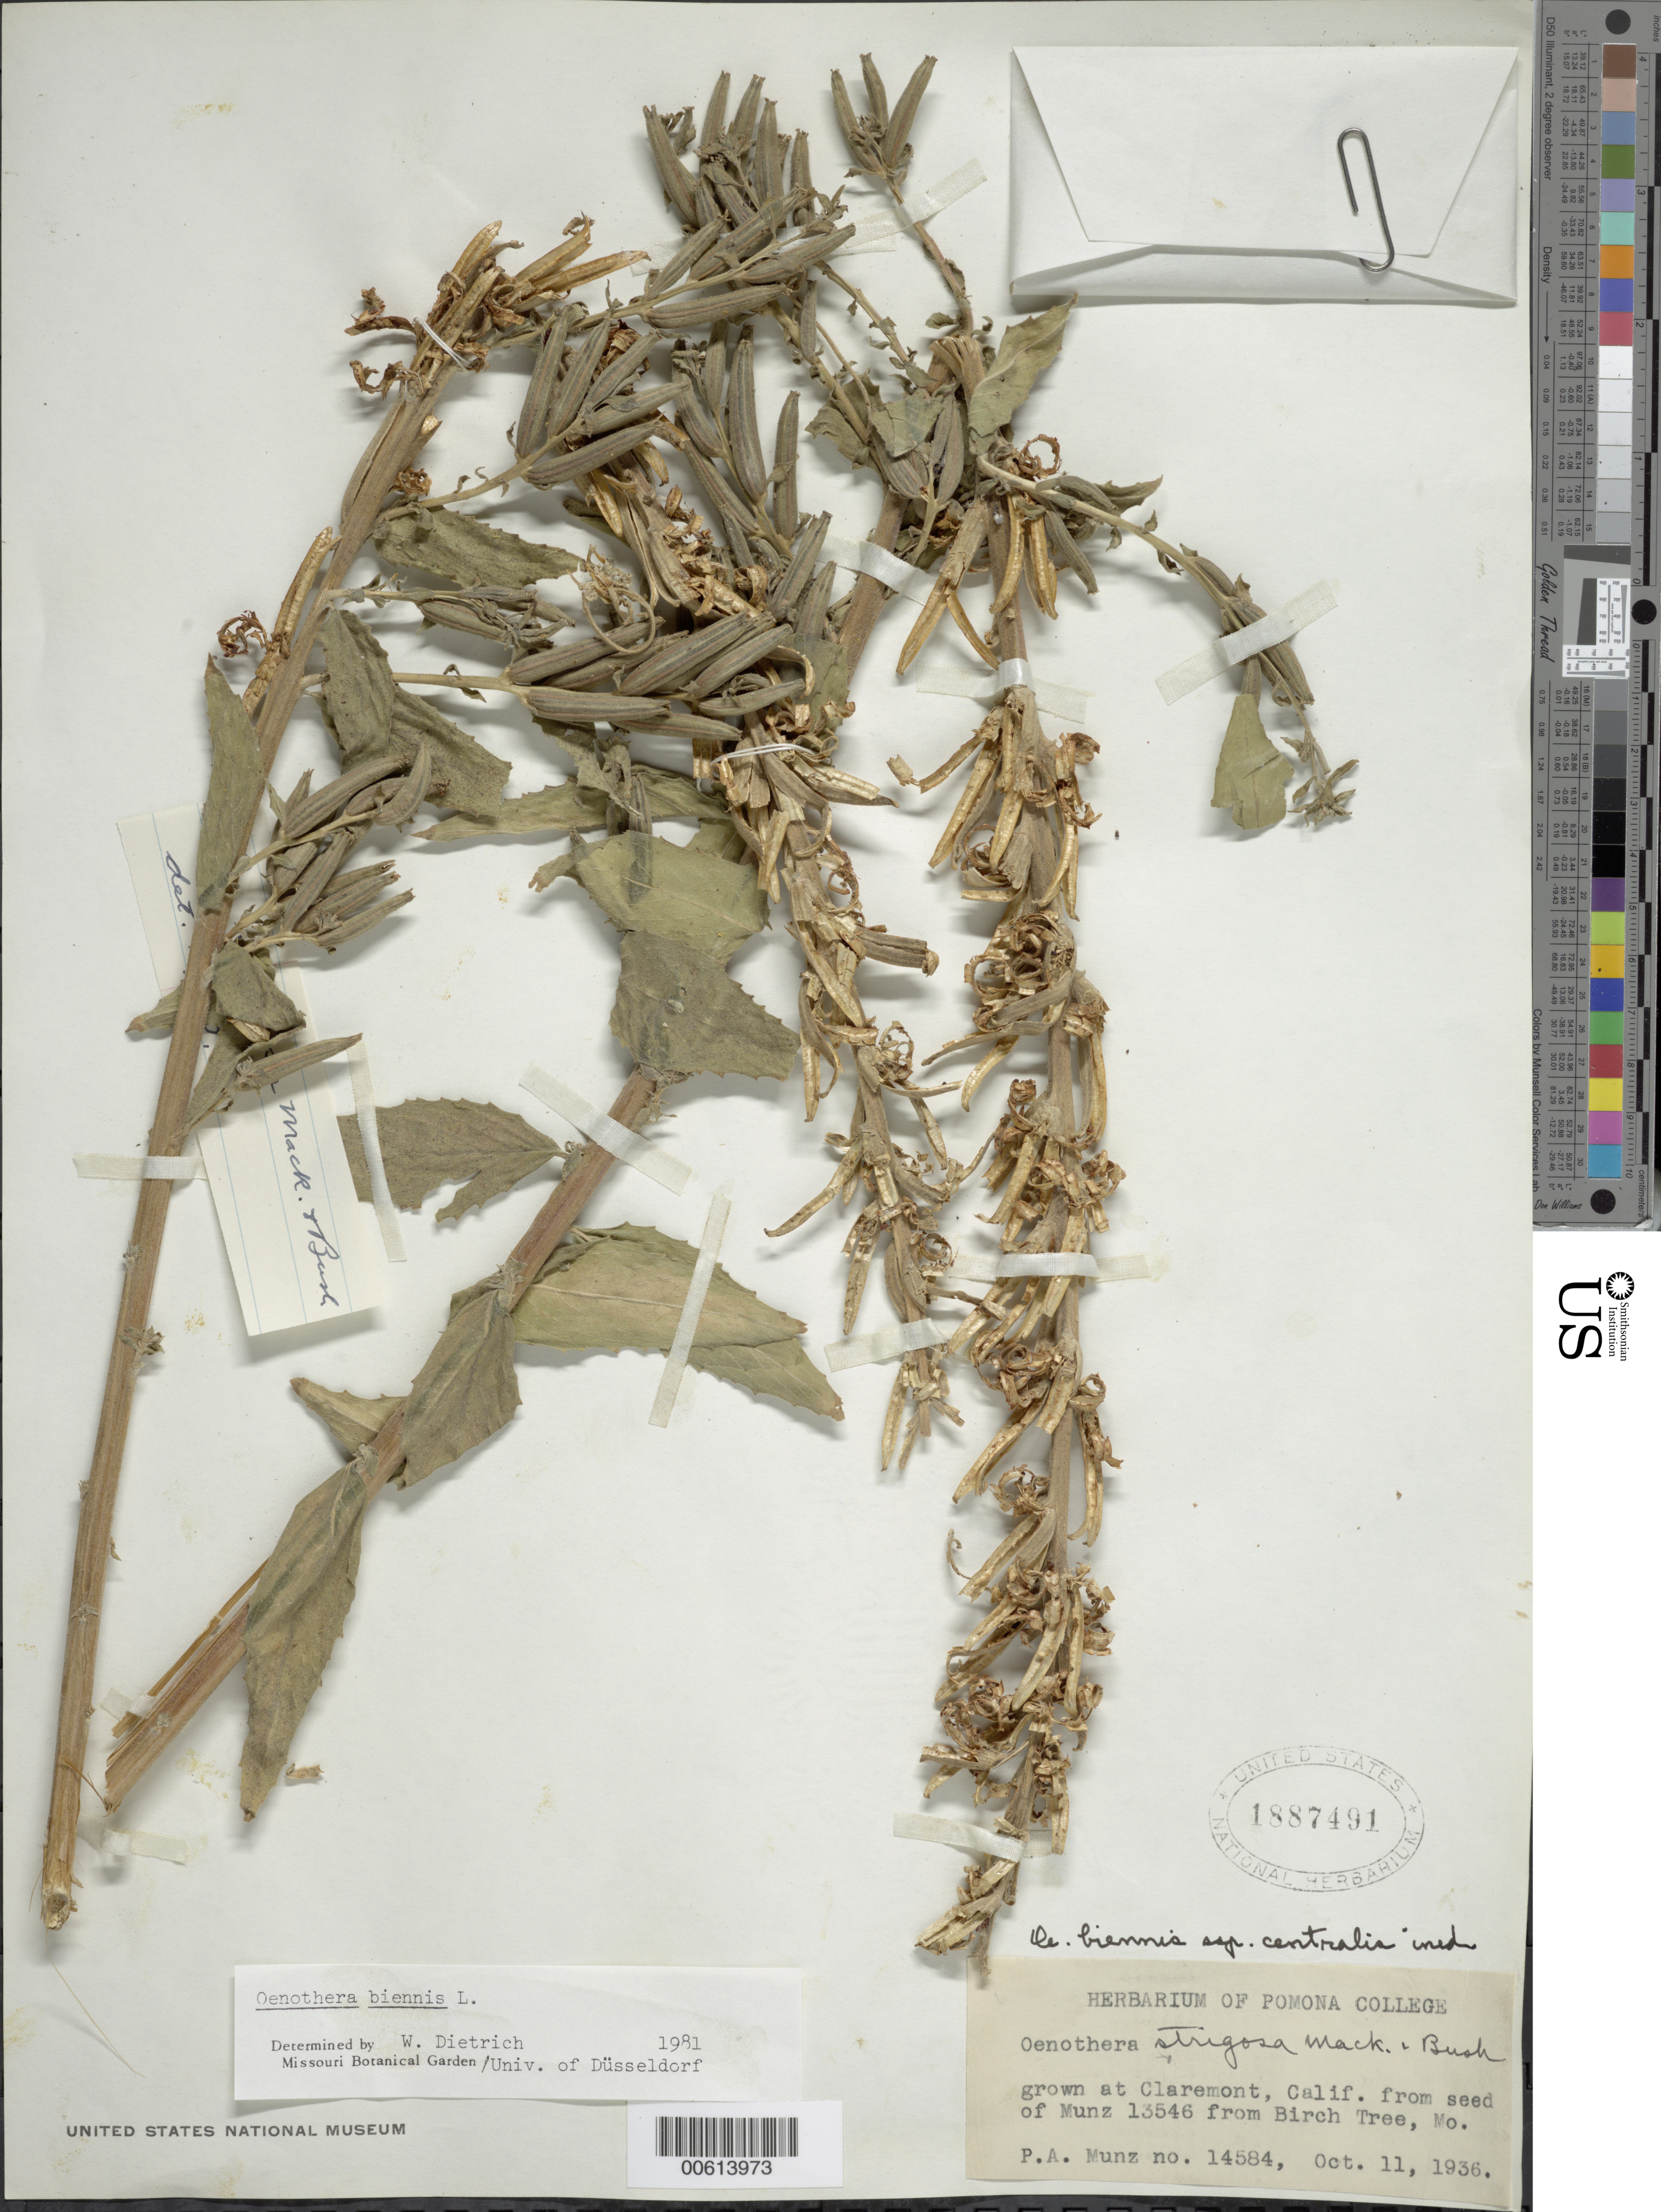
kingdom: Plantae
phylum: Tracheophyta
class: Magnoliopsida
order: Myrtales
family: Onagraceae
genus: Oenothera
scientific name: Oenothera biennis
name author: L.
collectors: P. A. Munz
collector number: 14584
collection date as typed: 11 Oct 1936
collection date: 1936-10-11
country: United States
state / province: California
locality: Claremont, Pomona College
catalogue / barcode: US 1887491